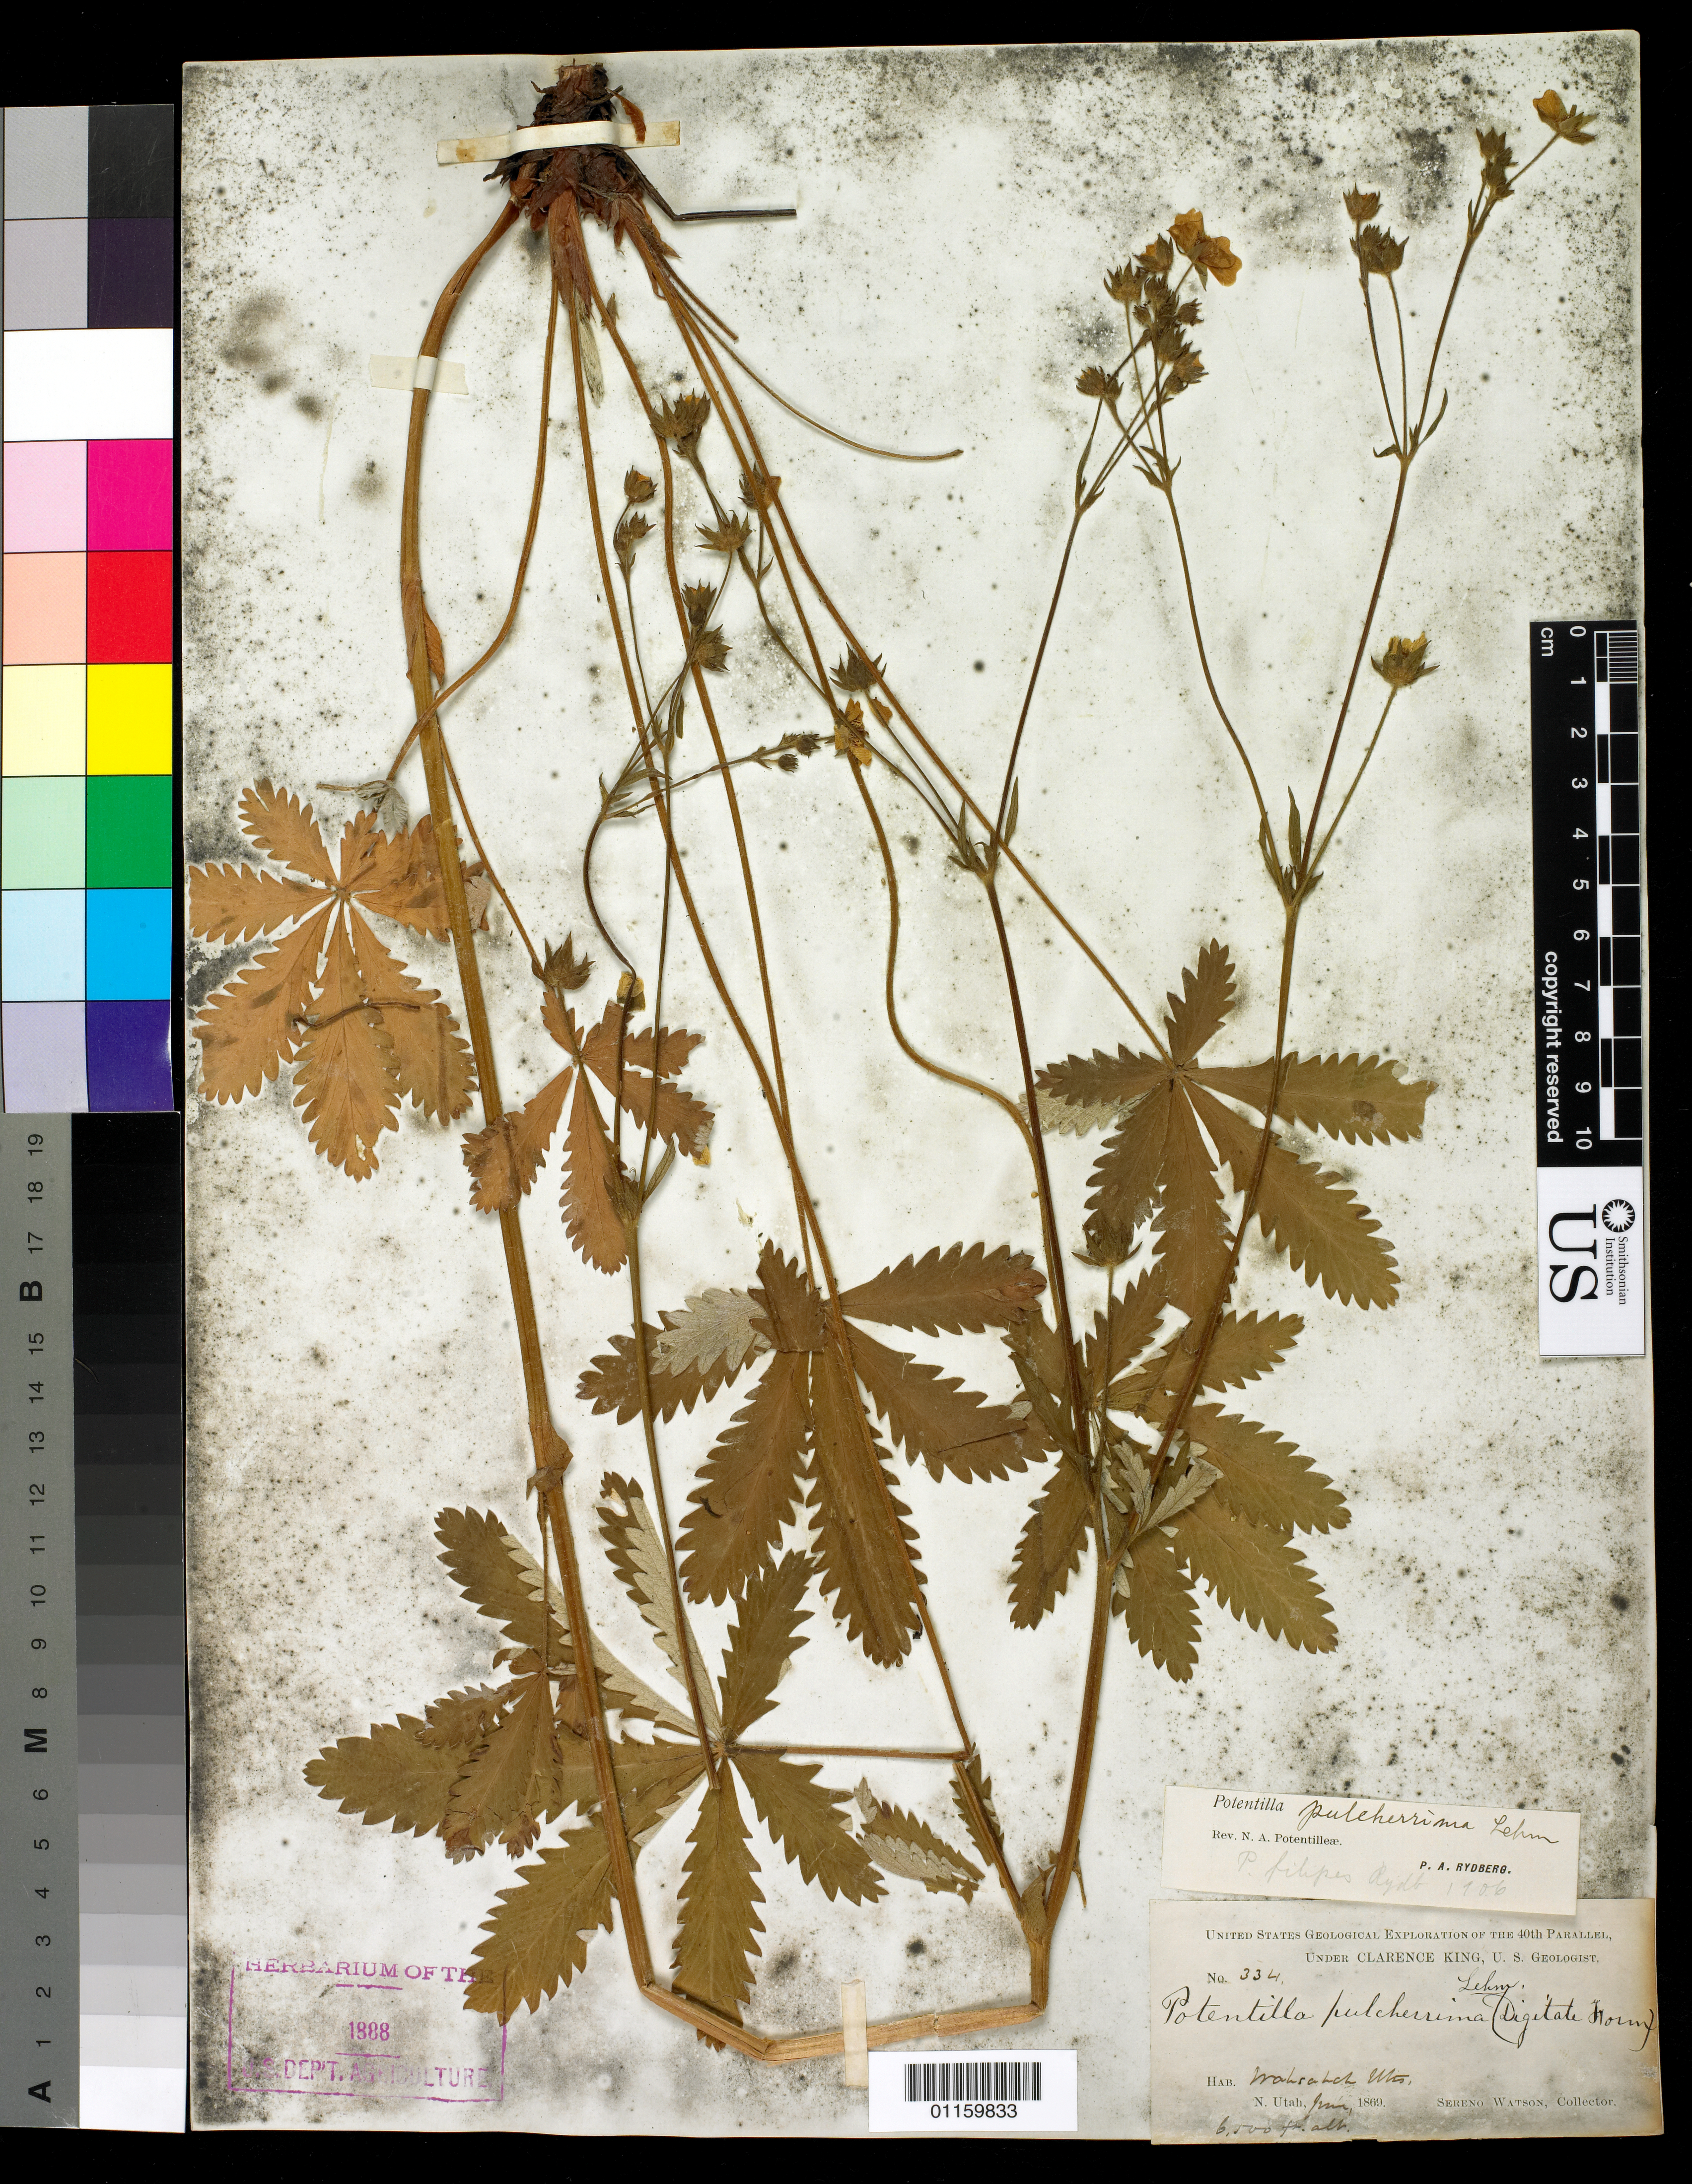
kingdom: Plantae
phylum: Tracheophyta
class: Magnoliopsida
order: Rosales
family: Rosaceae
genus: Potentilla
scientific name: Potentilla pulcherrima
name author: Lehm.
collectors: S. Watson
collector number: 334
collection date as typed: Jun 1869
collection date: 1869-06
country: United States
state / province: Utah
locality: Wasatch Mts., N.Utah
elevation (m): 1981